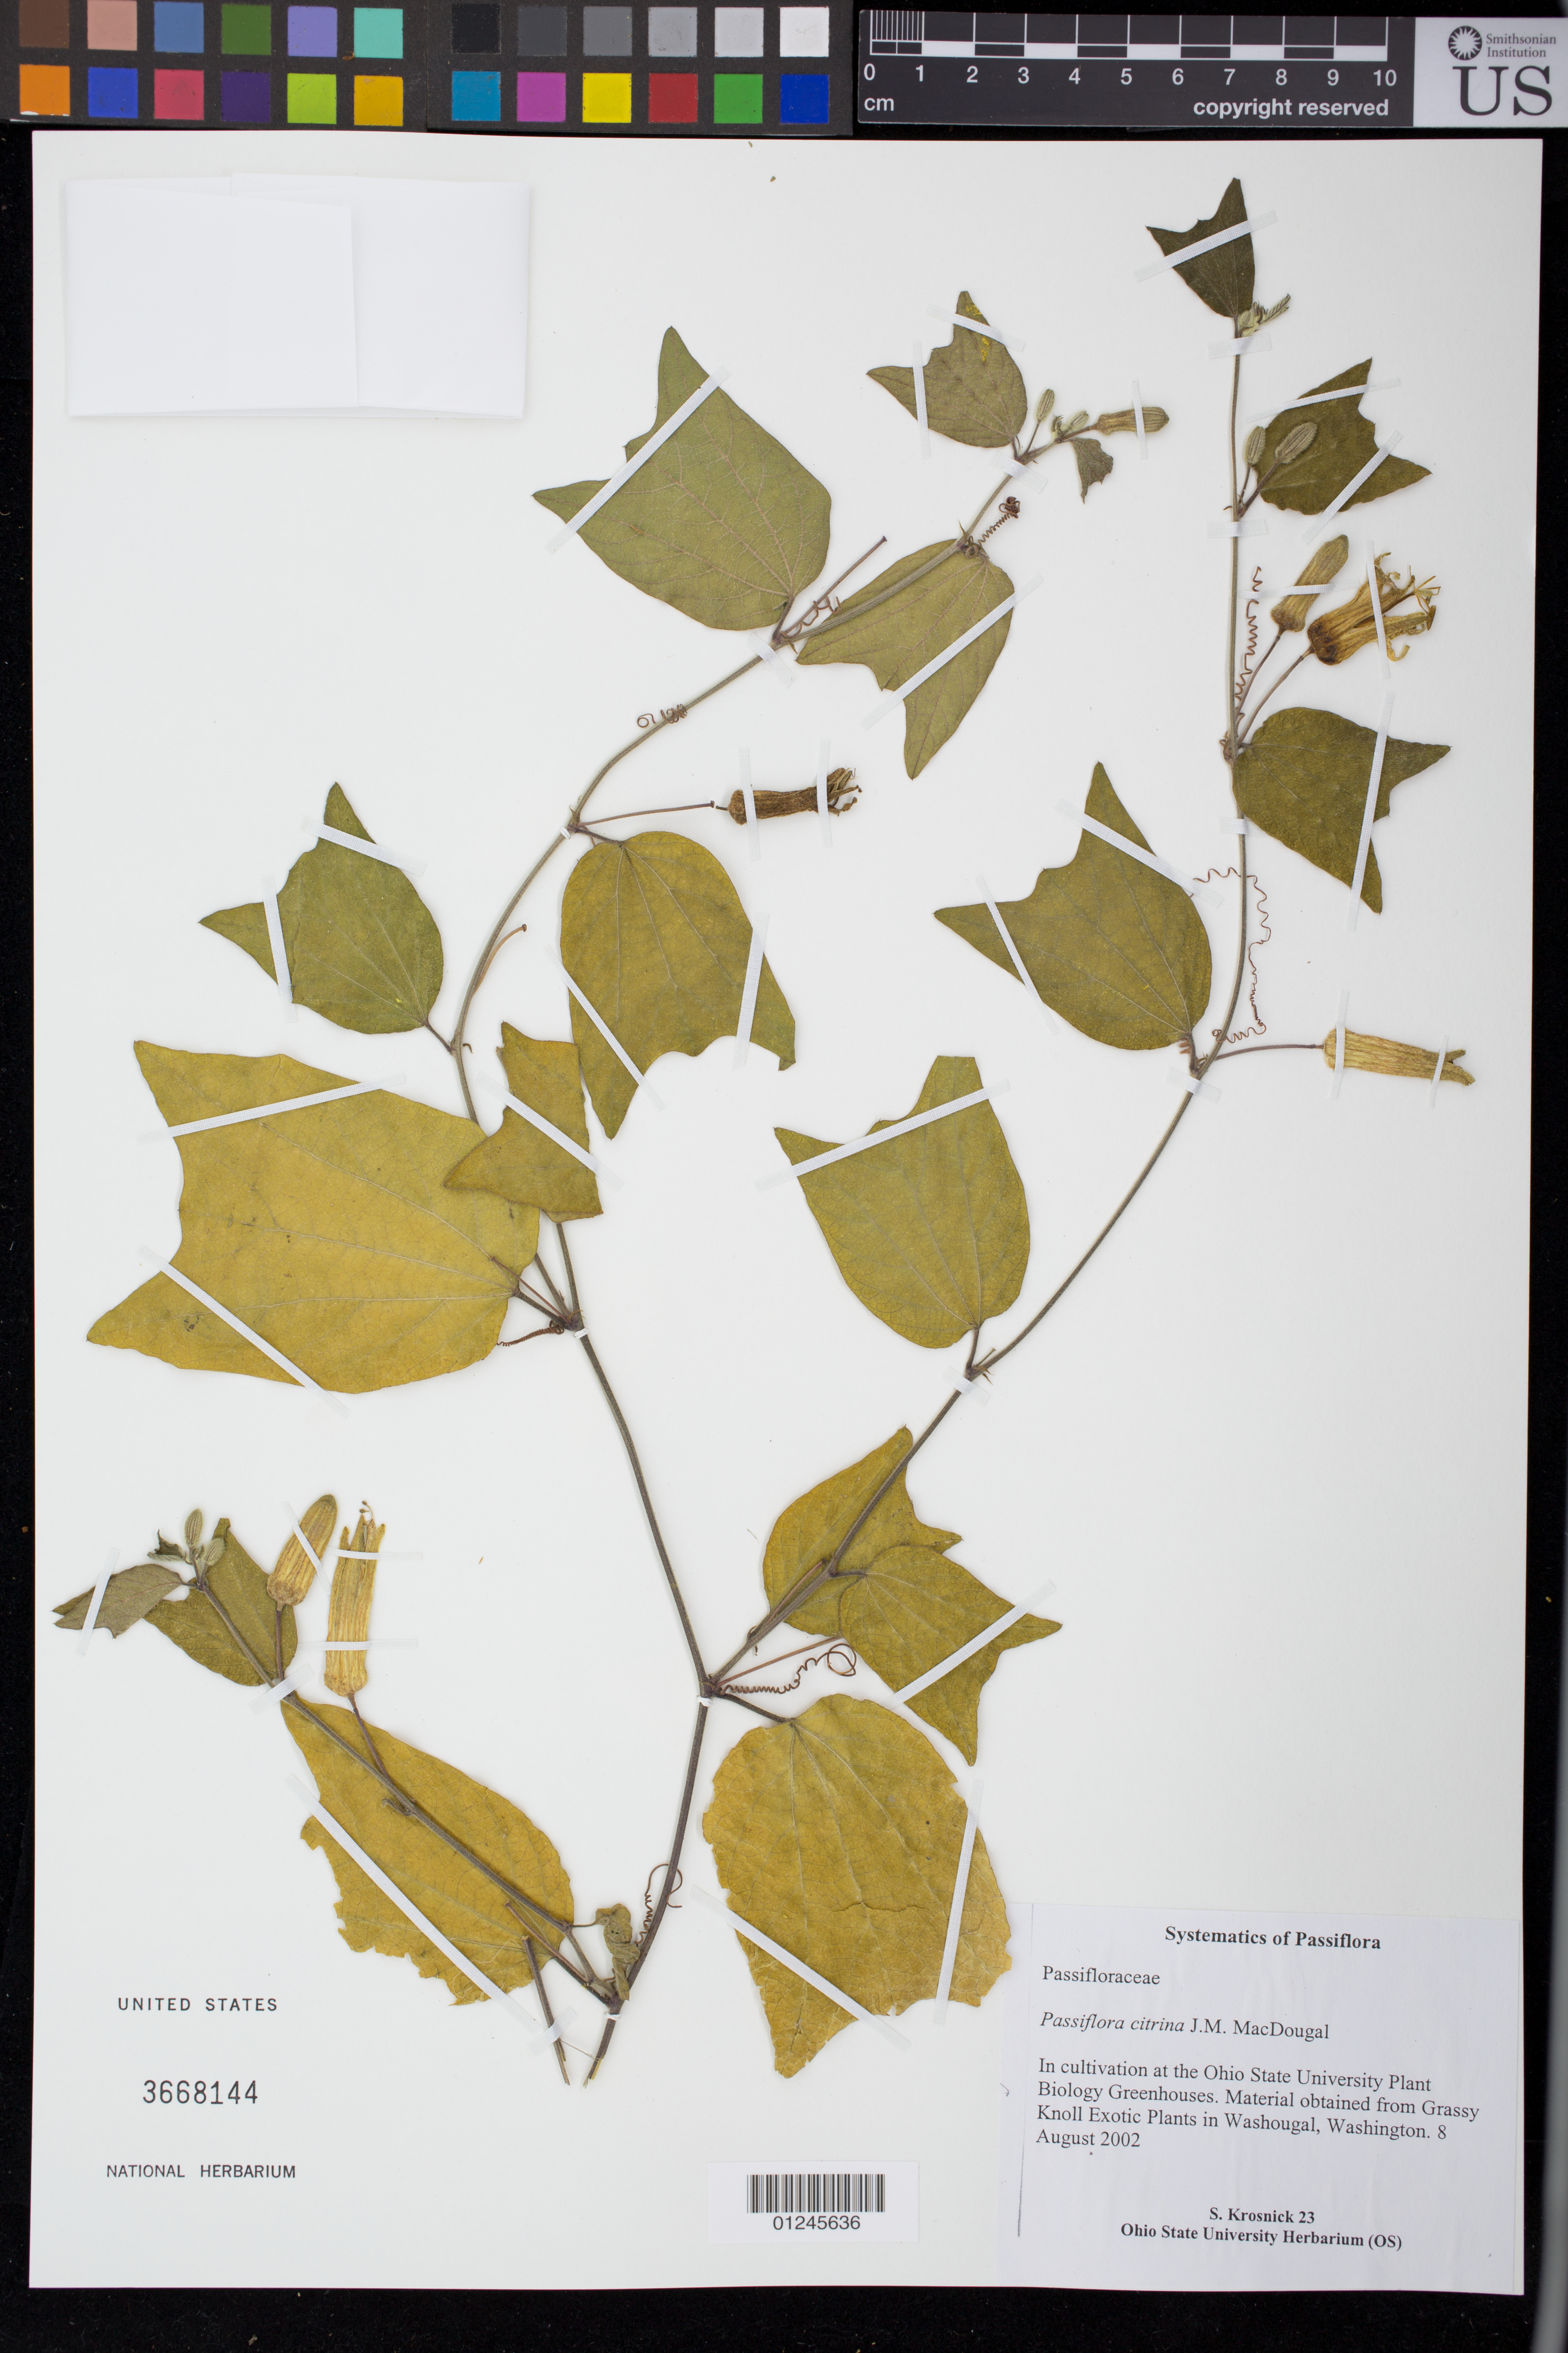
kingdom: Plantae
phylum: Tracheophyta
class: Magnoliopsida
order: Malpighiales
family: Passifloraceae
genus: Passiflora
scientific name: Passiflora citrina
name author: J.M. MacDougal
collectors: S. Krosnick & Ohio State University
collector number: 23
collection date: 2002-08-08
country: United States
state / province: Ohio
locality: In cultivation at the Ohio State University Plant Biology Greenhouses. Material obtained from Grassy Knoll Exotic Plants in Washougal, Washington.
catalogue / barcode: US 3668144